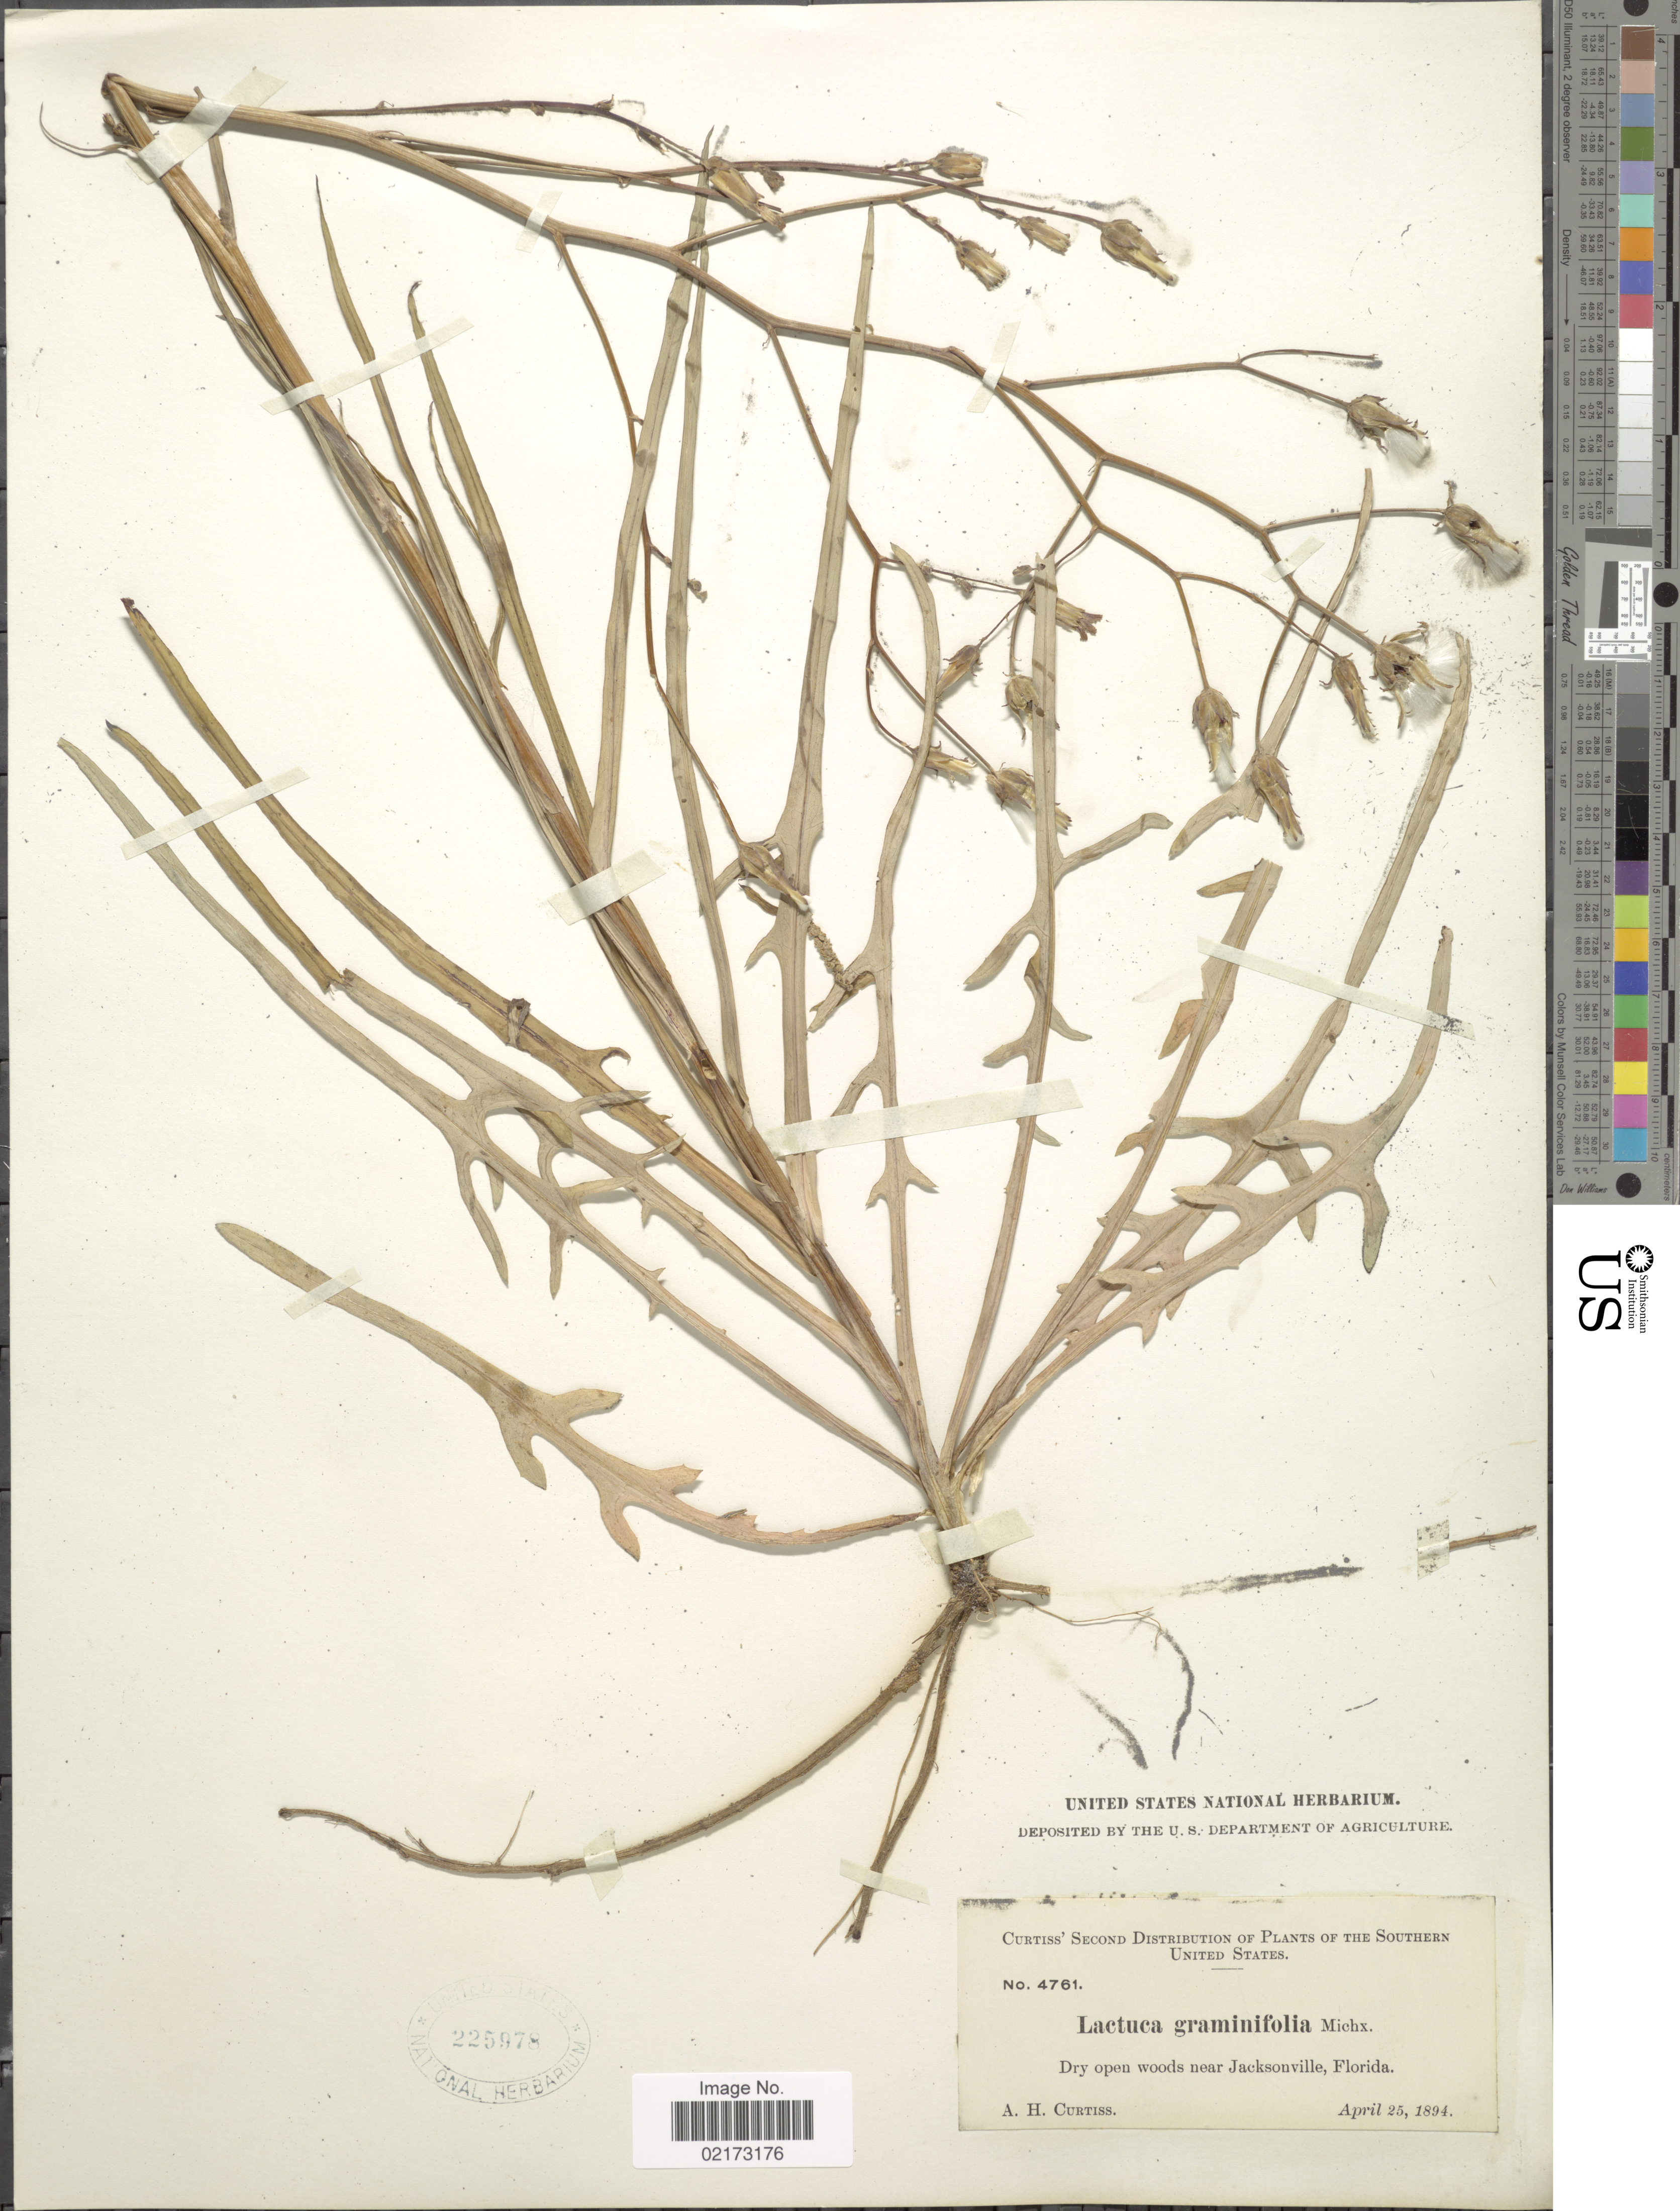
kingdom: Plantae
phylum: Tracheophyta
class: Magnoliopsida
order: Asterales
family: Asteraceae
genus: Lactuca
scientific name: Lactuca graminifolia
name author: Michx.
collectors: A. H. Curtiss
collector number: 4761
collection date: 1894-04-25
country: United States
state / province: Florida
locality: Southern United States, near Jacksonville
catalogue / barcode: US 225978